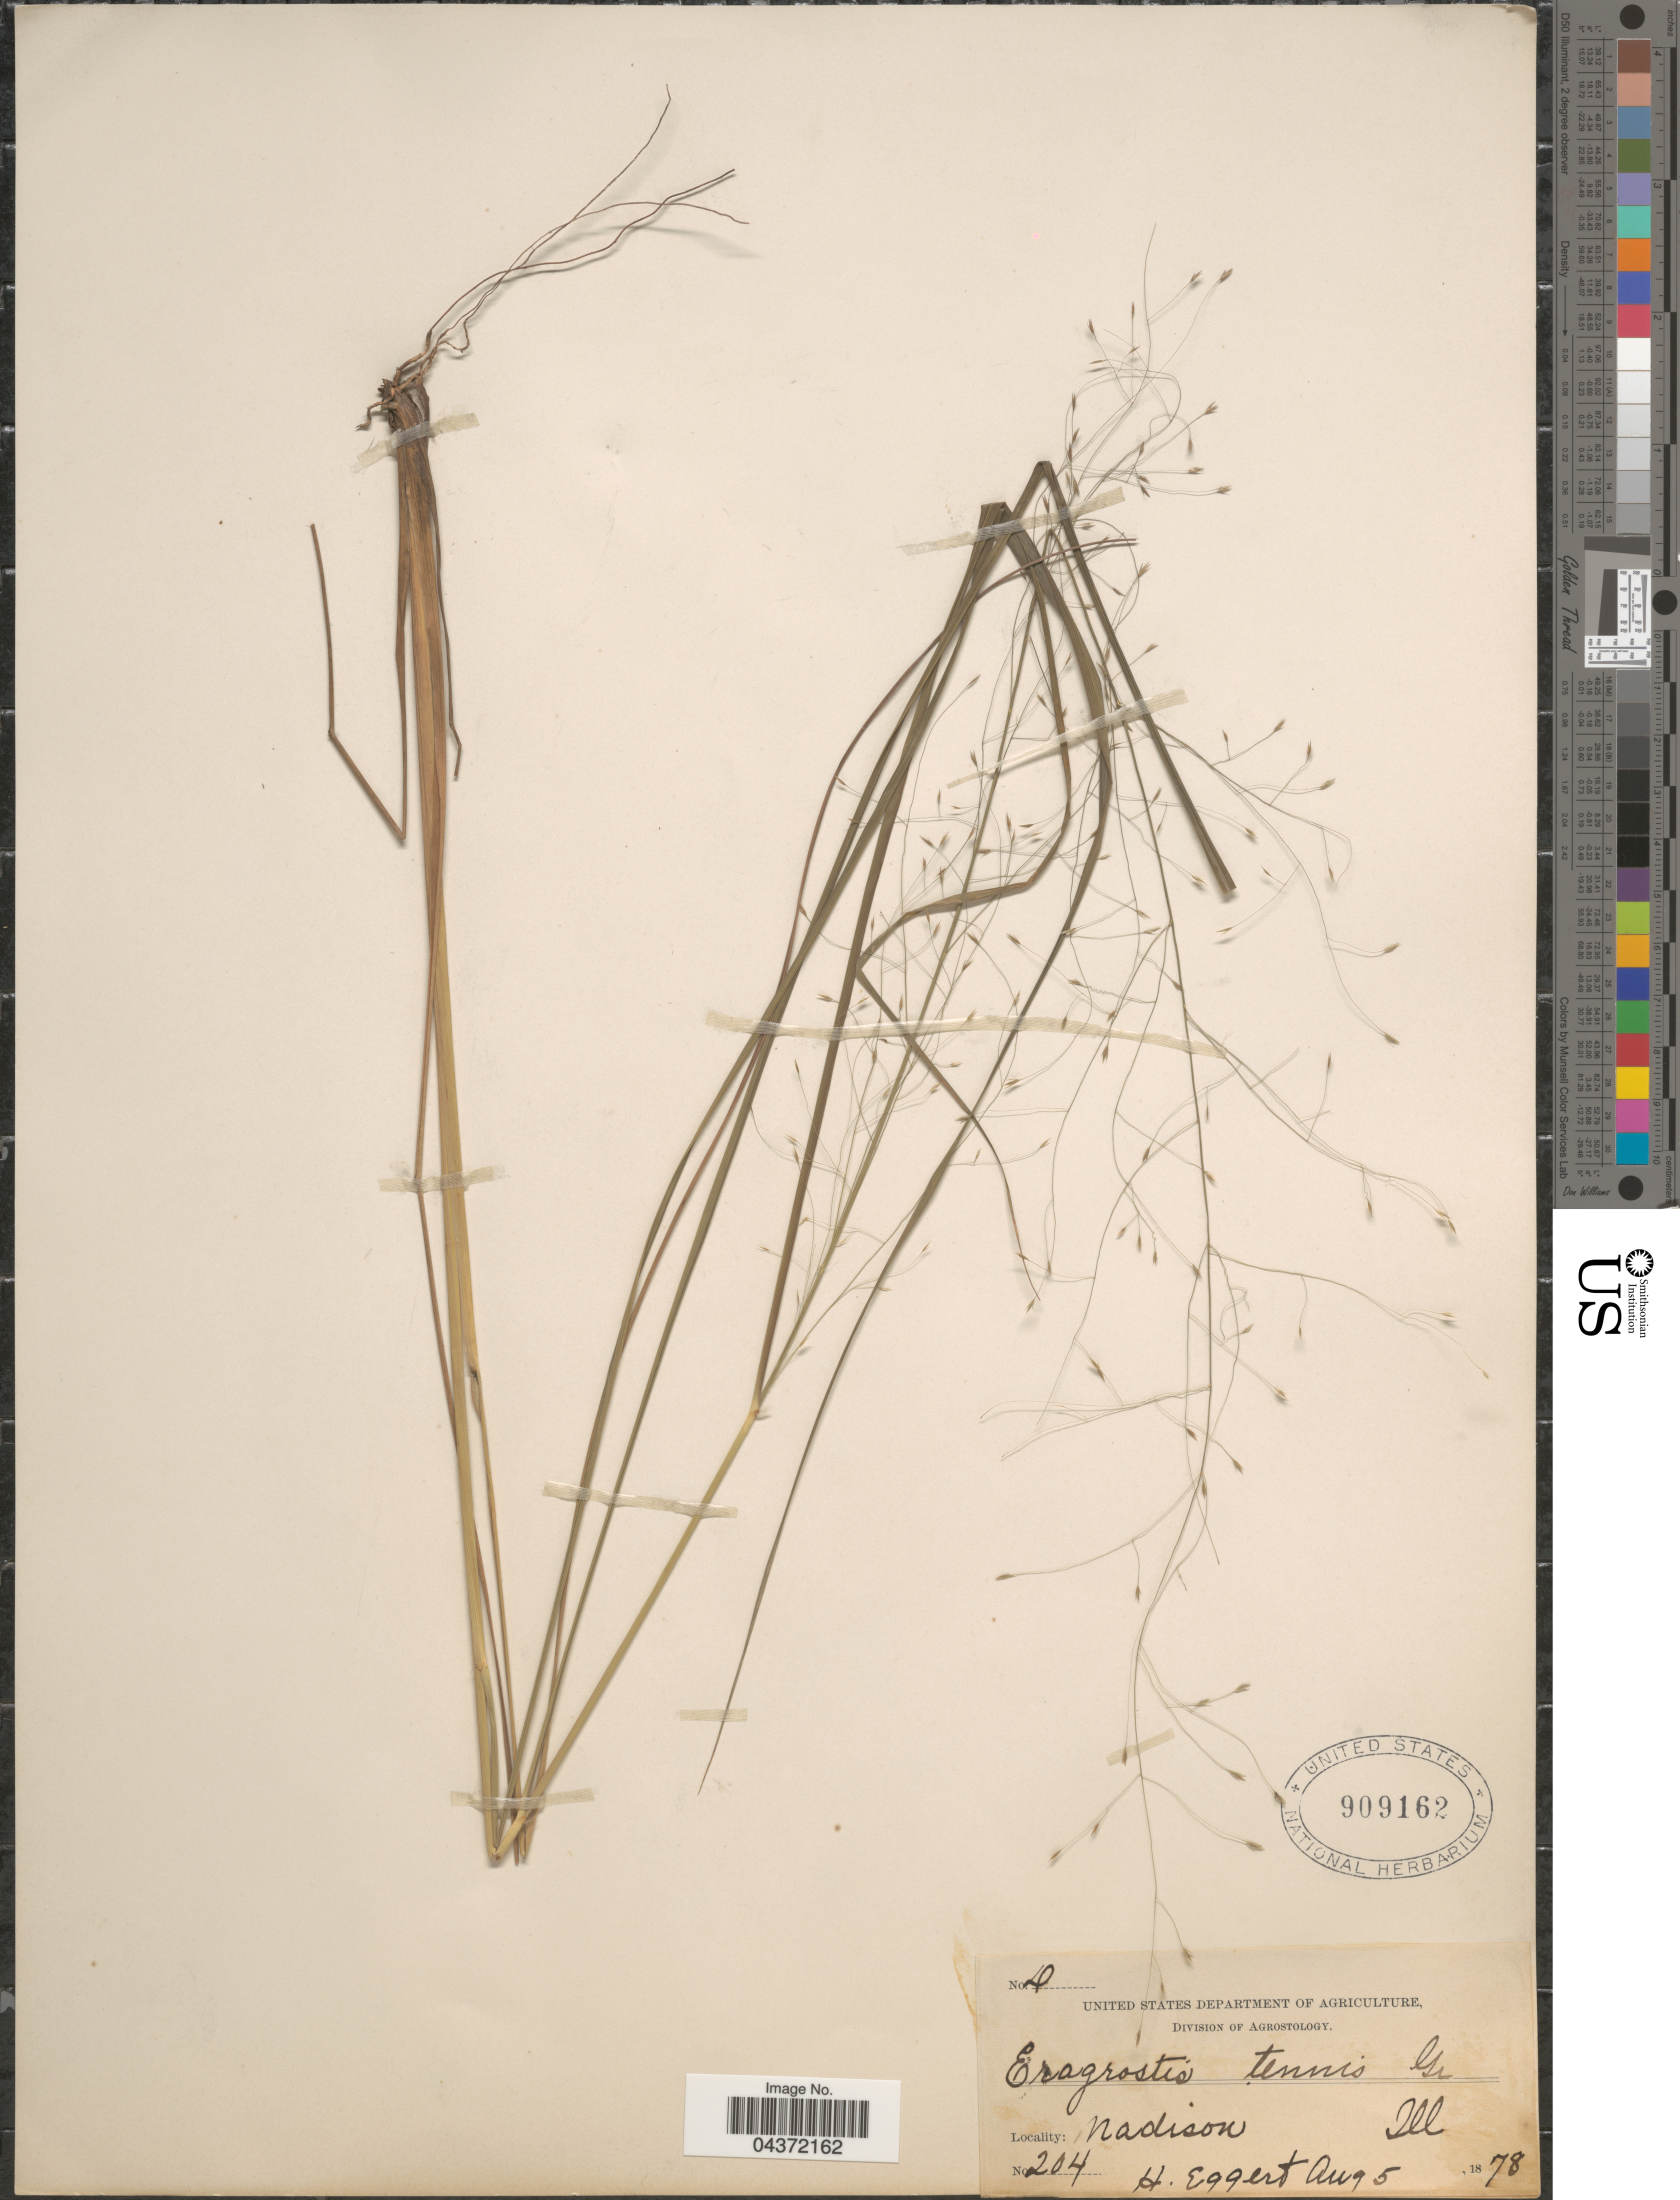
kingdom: Plantae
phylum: Tracheophyta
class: Liliopsida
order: Poales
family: Poaceae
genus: Eragrostis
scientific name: Eragrostis trichodes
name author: (Nutt.) Alph. Wood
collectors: H. Eggert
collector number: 204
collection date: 1878-08-05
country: United States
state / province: Illinois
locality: Madison.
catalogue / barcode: US 909162